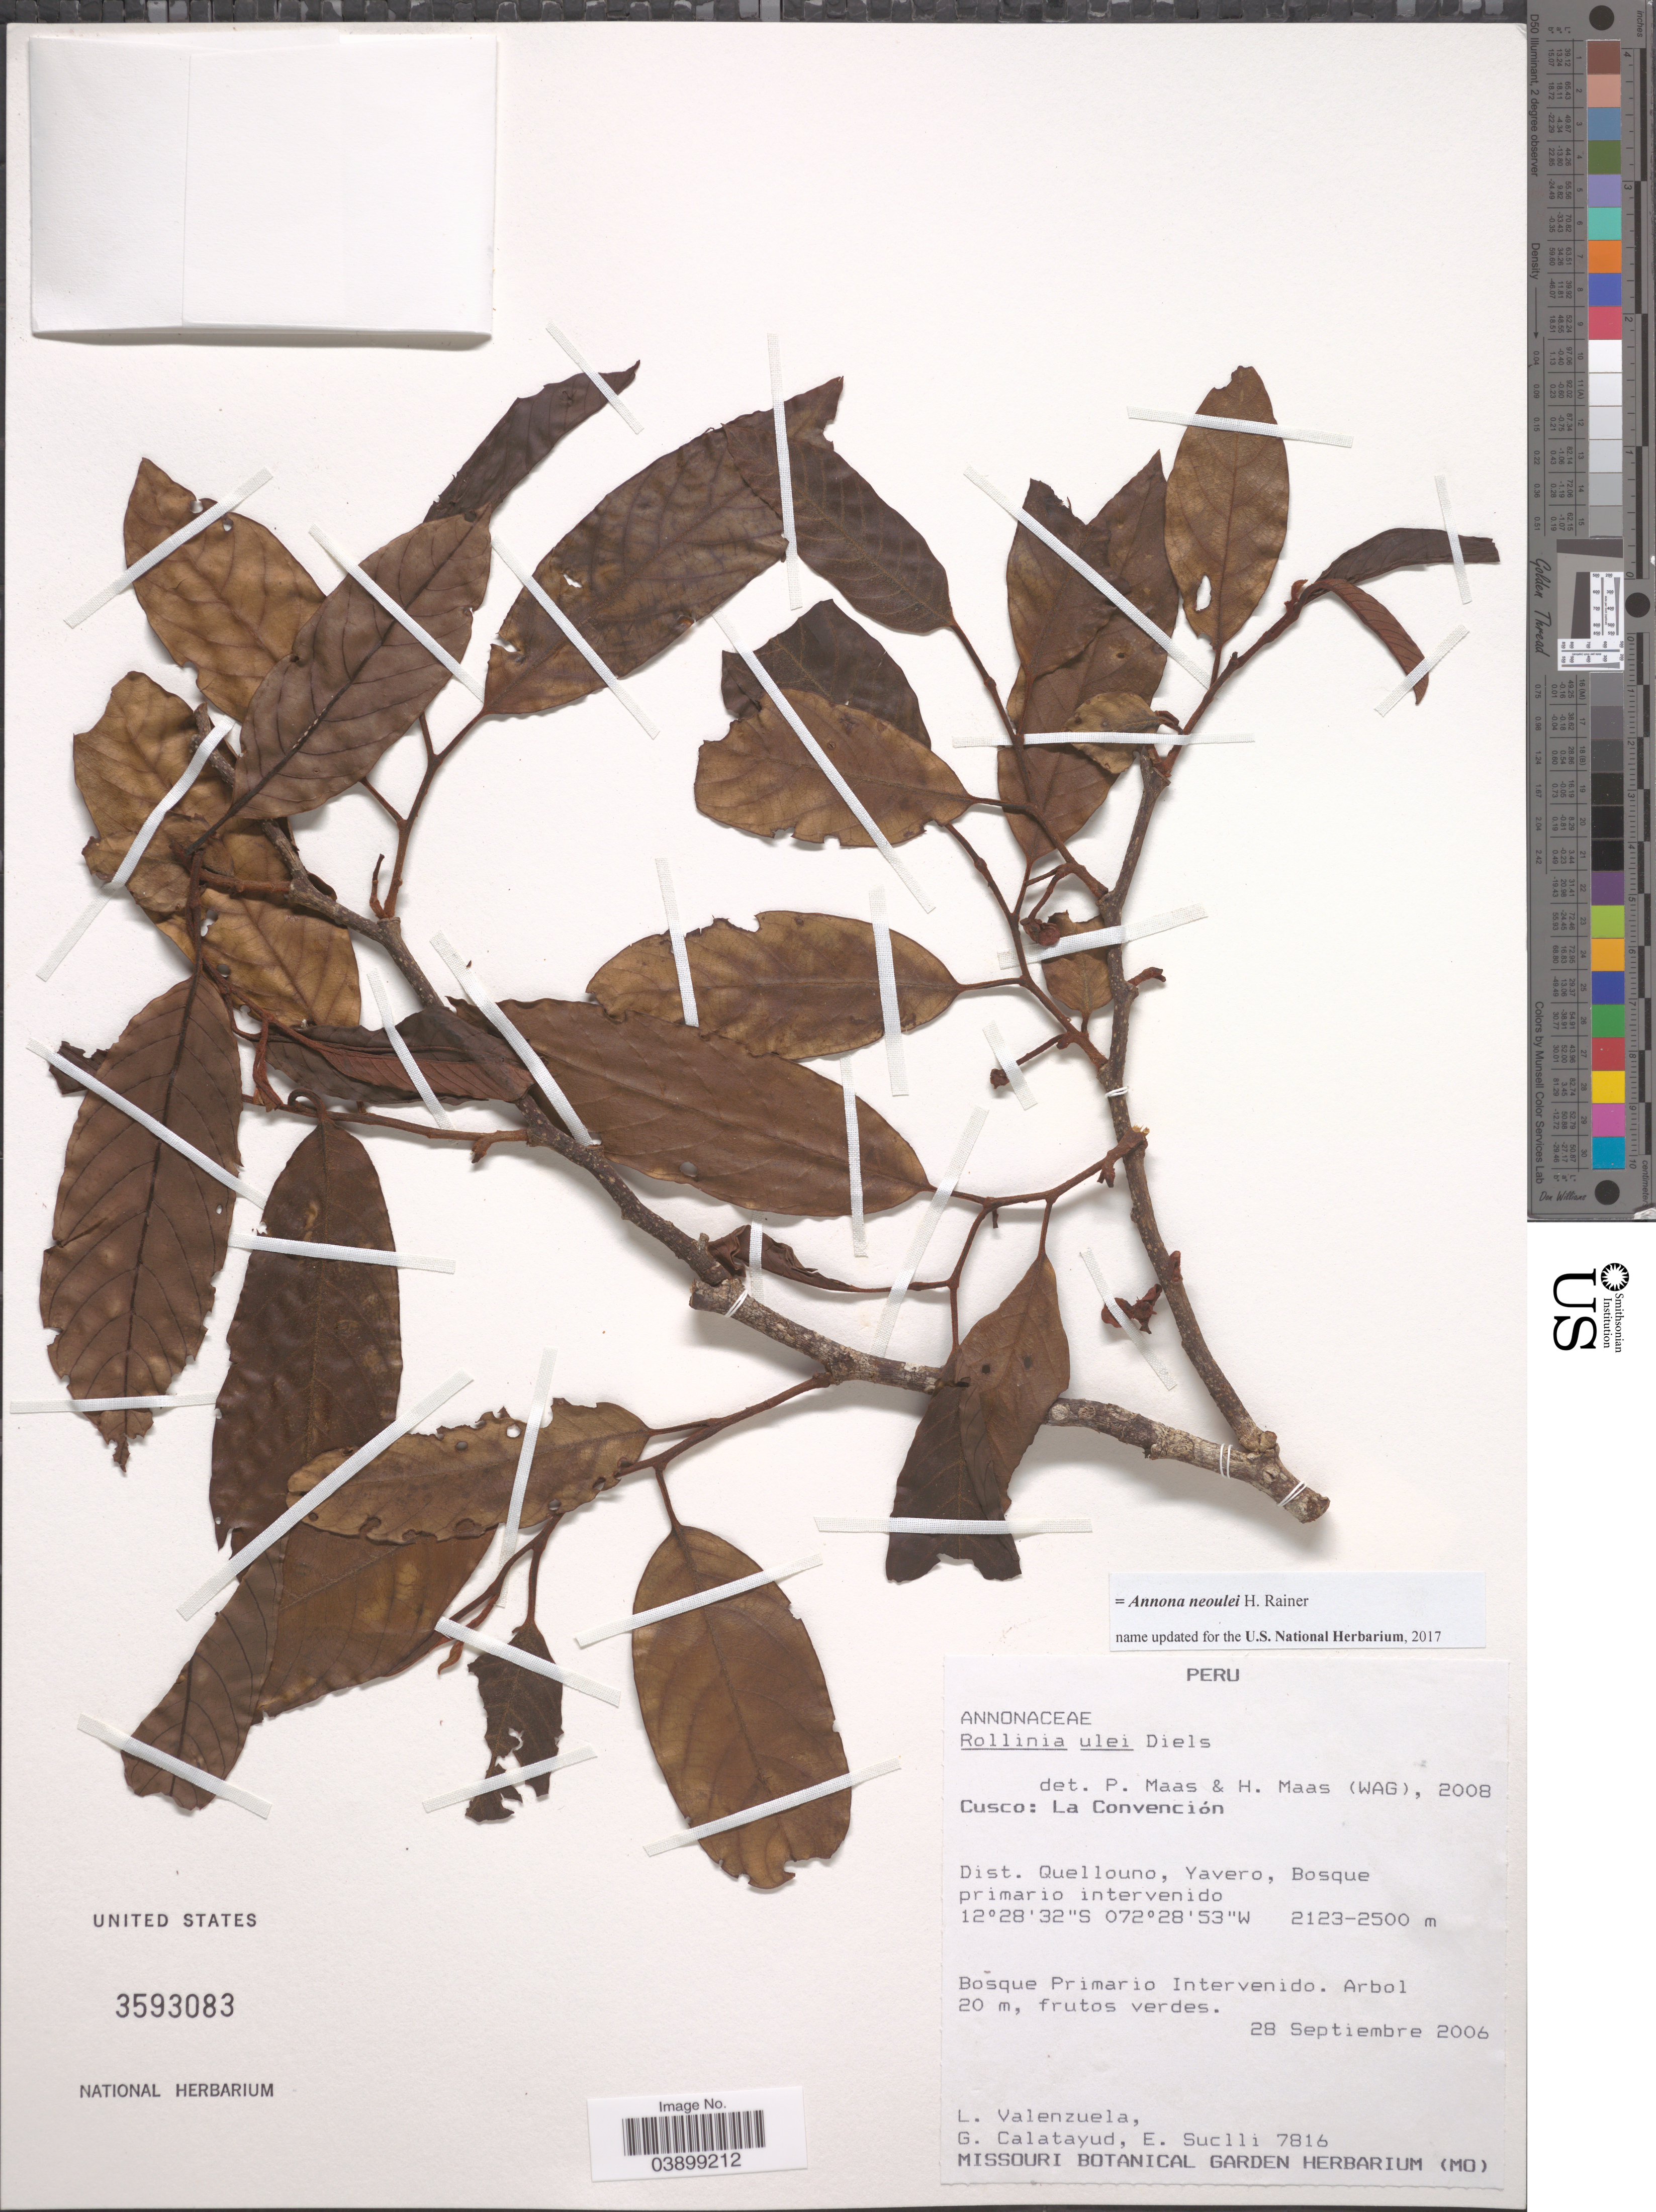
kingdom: Plantae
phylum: Tracheophyta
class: Magnoliopsida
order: Magnoliales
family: Annonaceae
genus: Annona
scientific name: Annona neoulei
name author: H. Rainer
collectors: L. Valenzuela, G. Calatayud & E. Suclli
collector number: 7816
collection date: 2006-09-28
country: Peru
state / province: Cusco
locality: La Convención. Dist. Quellouno, Yavero, Bosque primario intervenido.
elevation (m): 2123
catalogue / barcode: US 3593083